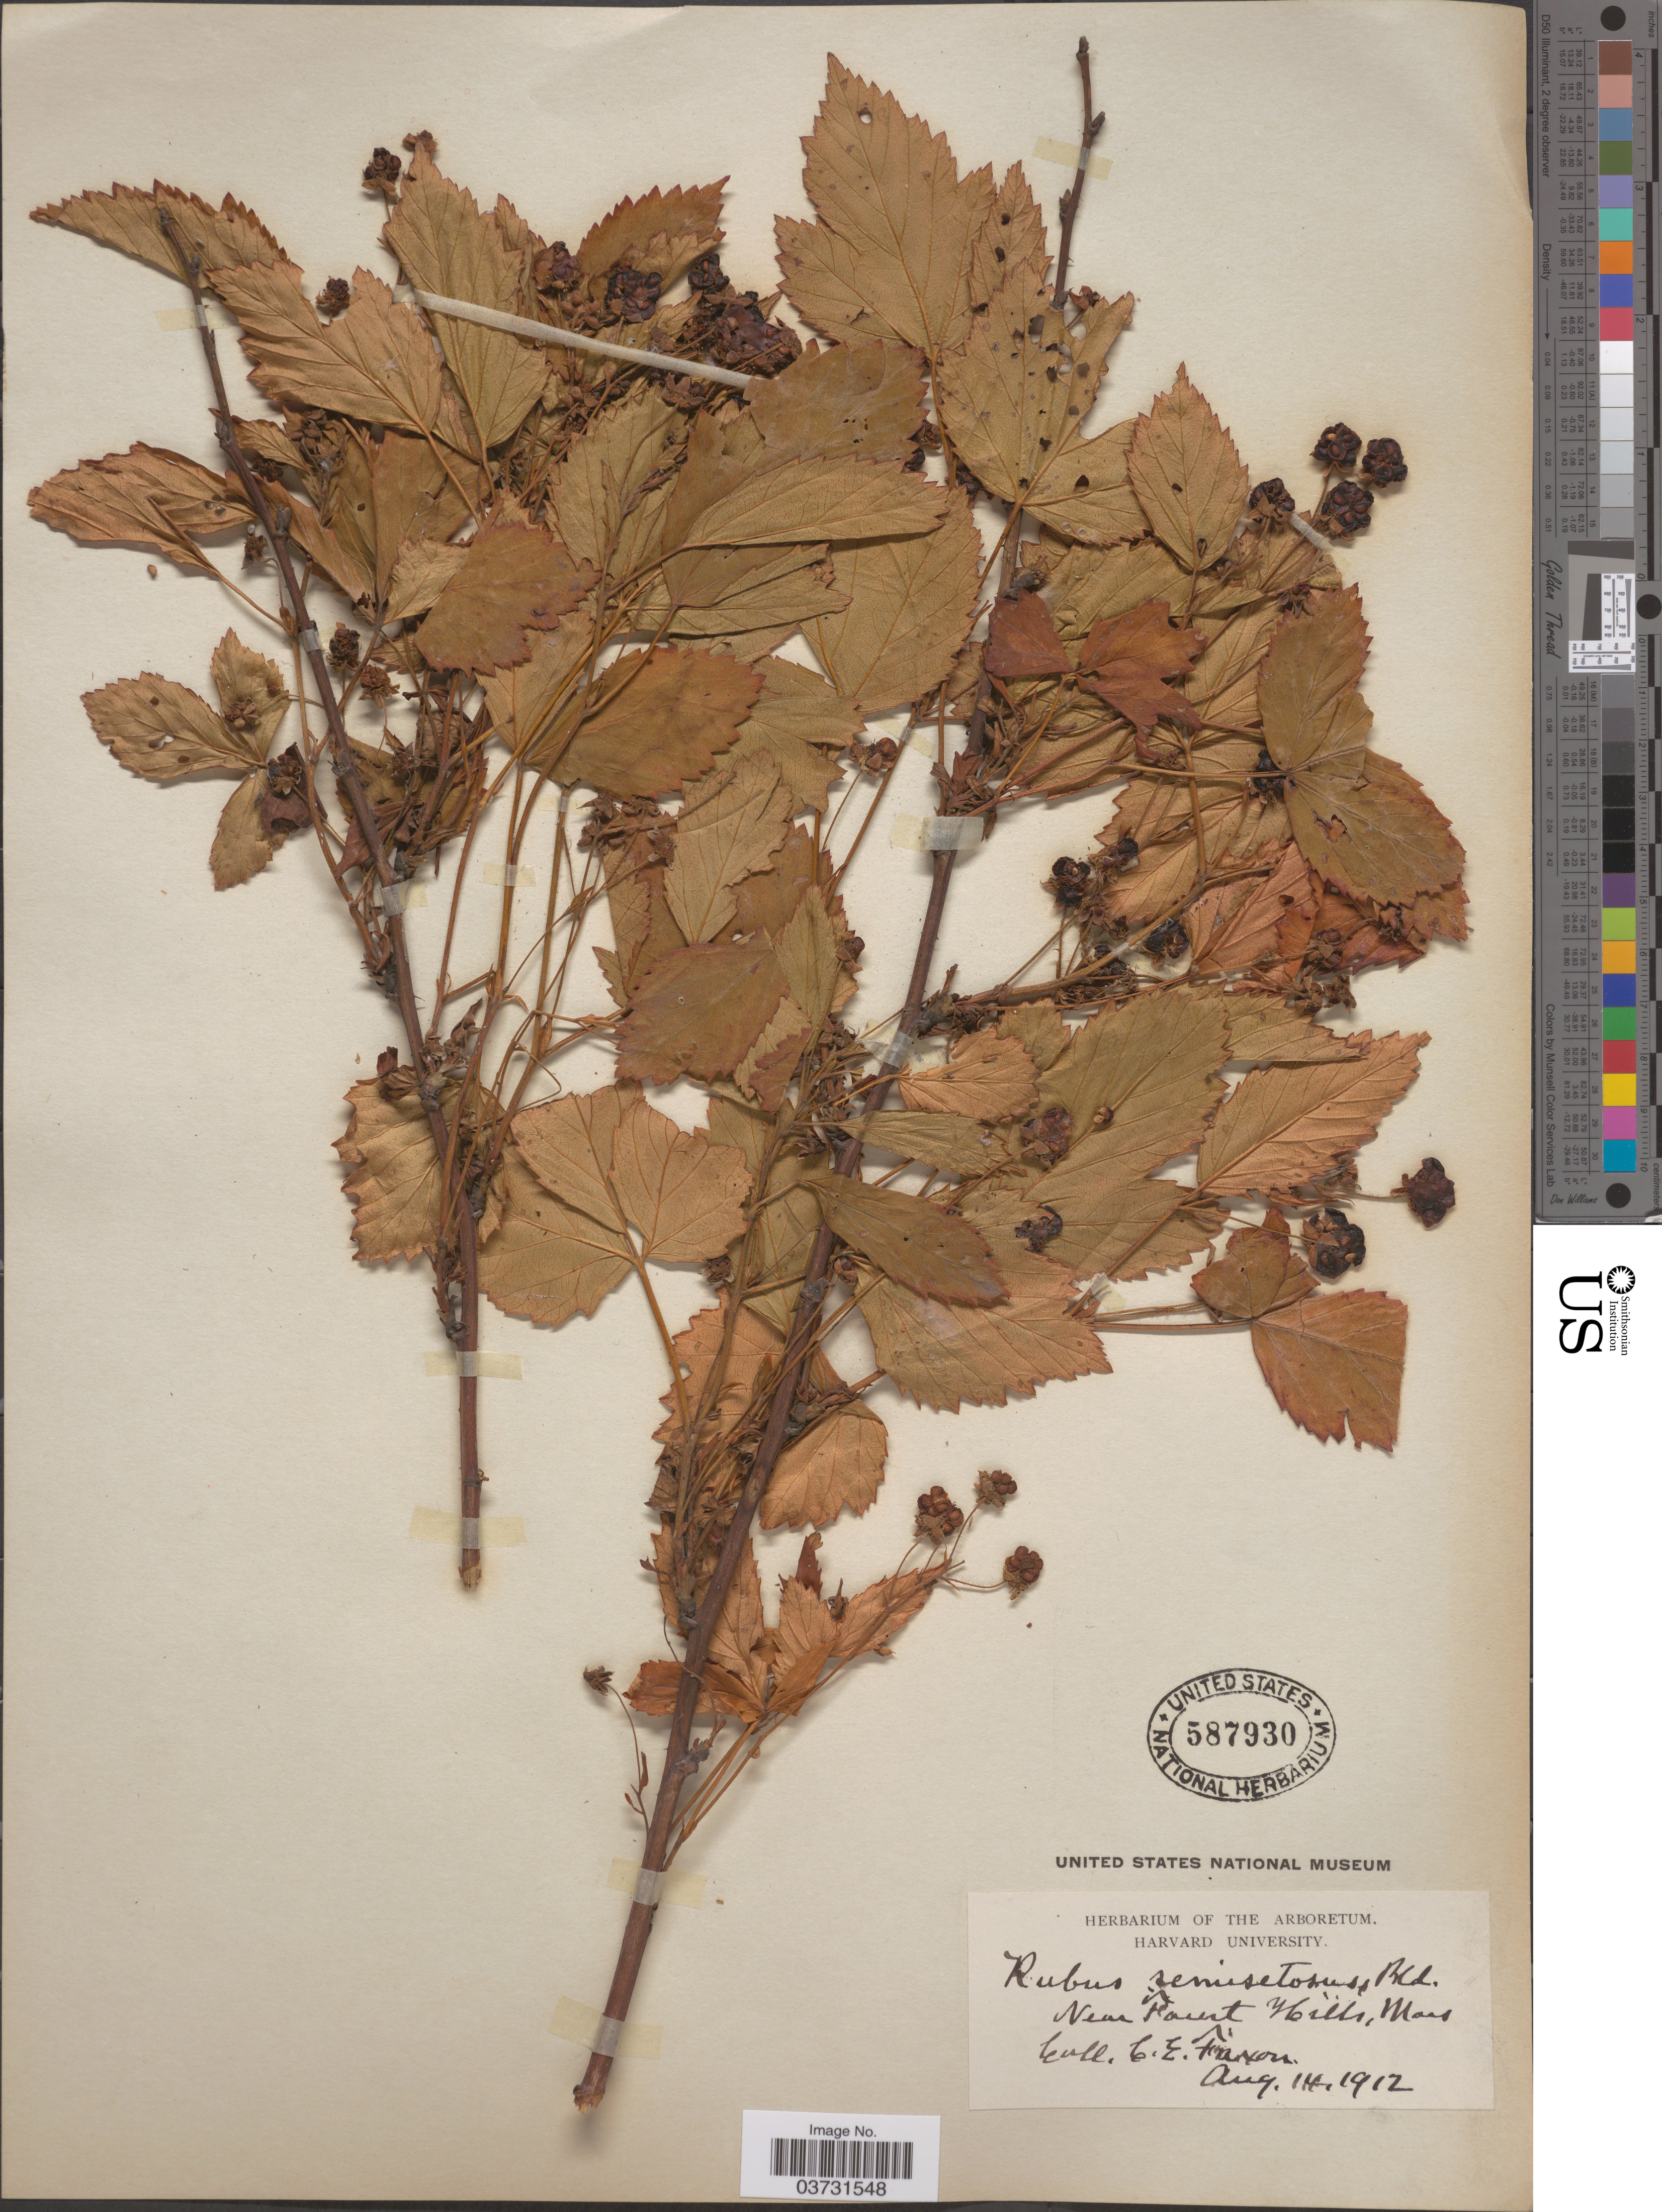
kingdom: Plantae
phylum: Tracheophyta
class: Magnoliopsida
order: Rosales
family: Rosaceae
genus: Rubus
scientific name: Rubus nigricans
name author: Rydb. in Britton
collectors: C. Faxon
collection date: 1912-08-14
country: United States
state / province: Massachusetts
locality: Near Faint [interpreted] Hills.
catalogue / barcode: US 587930